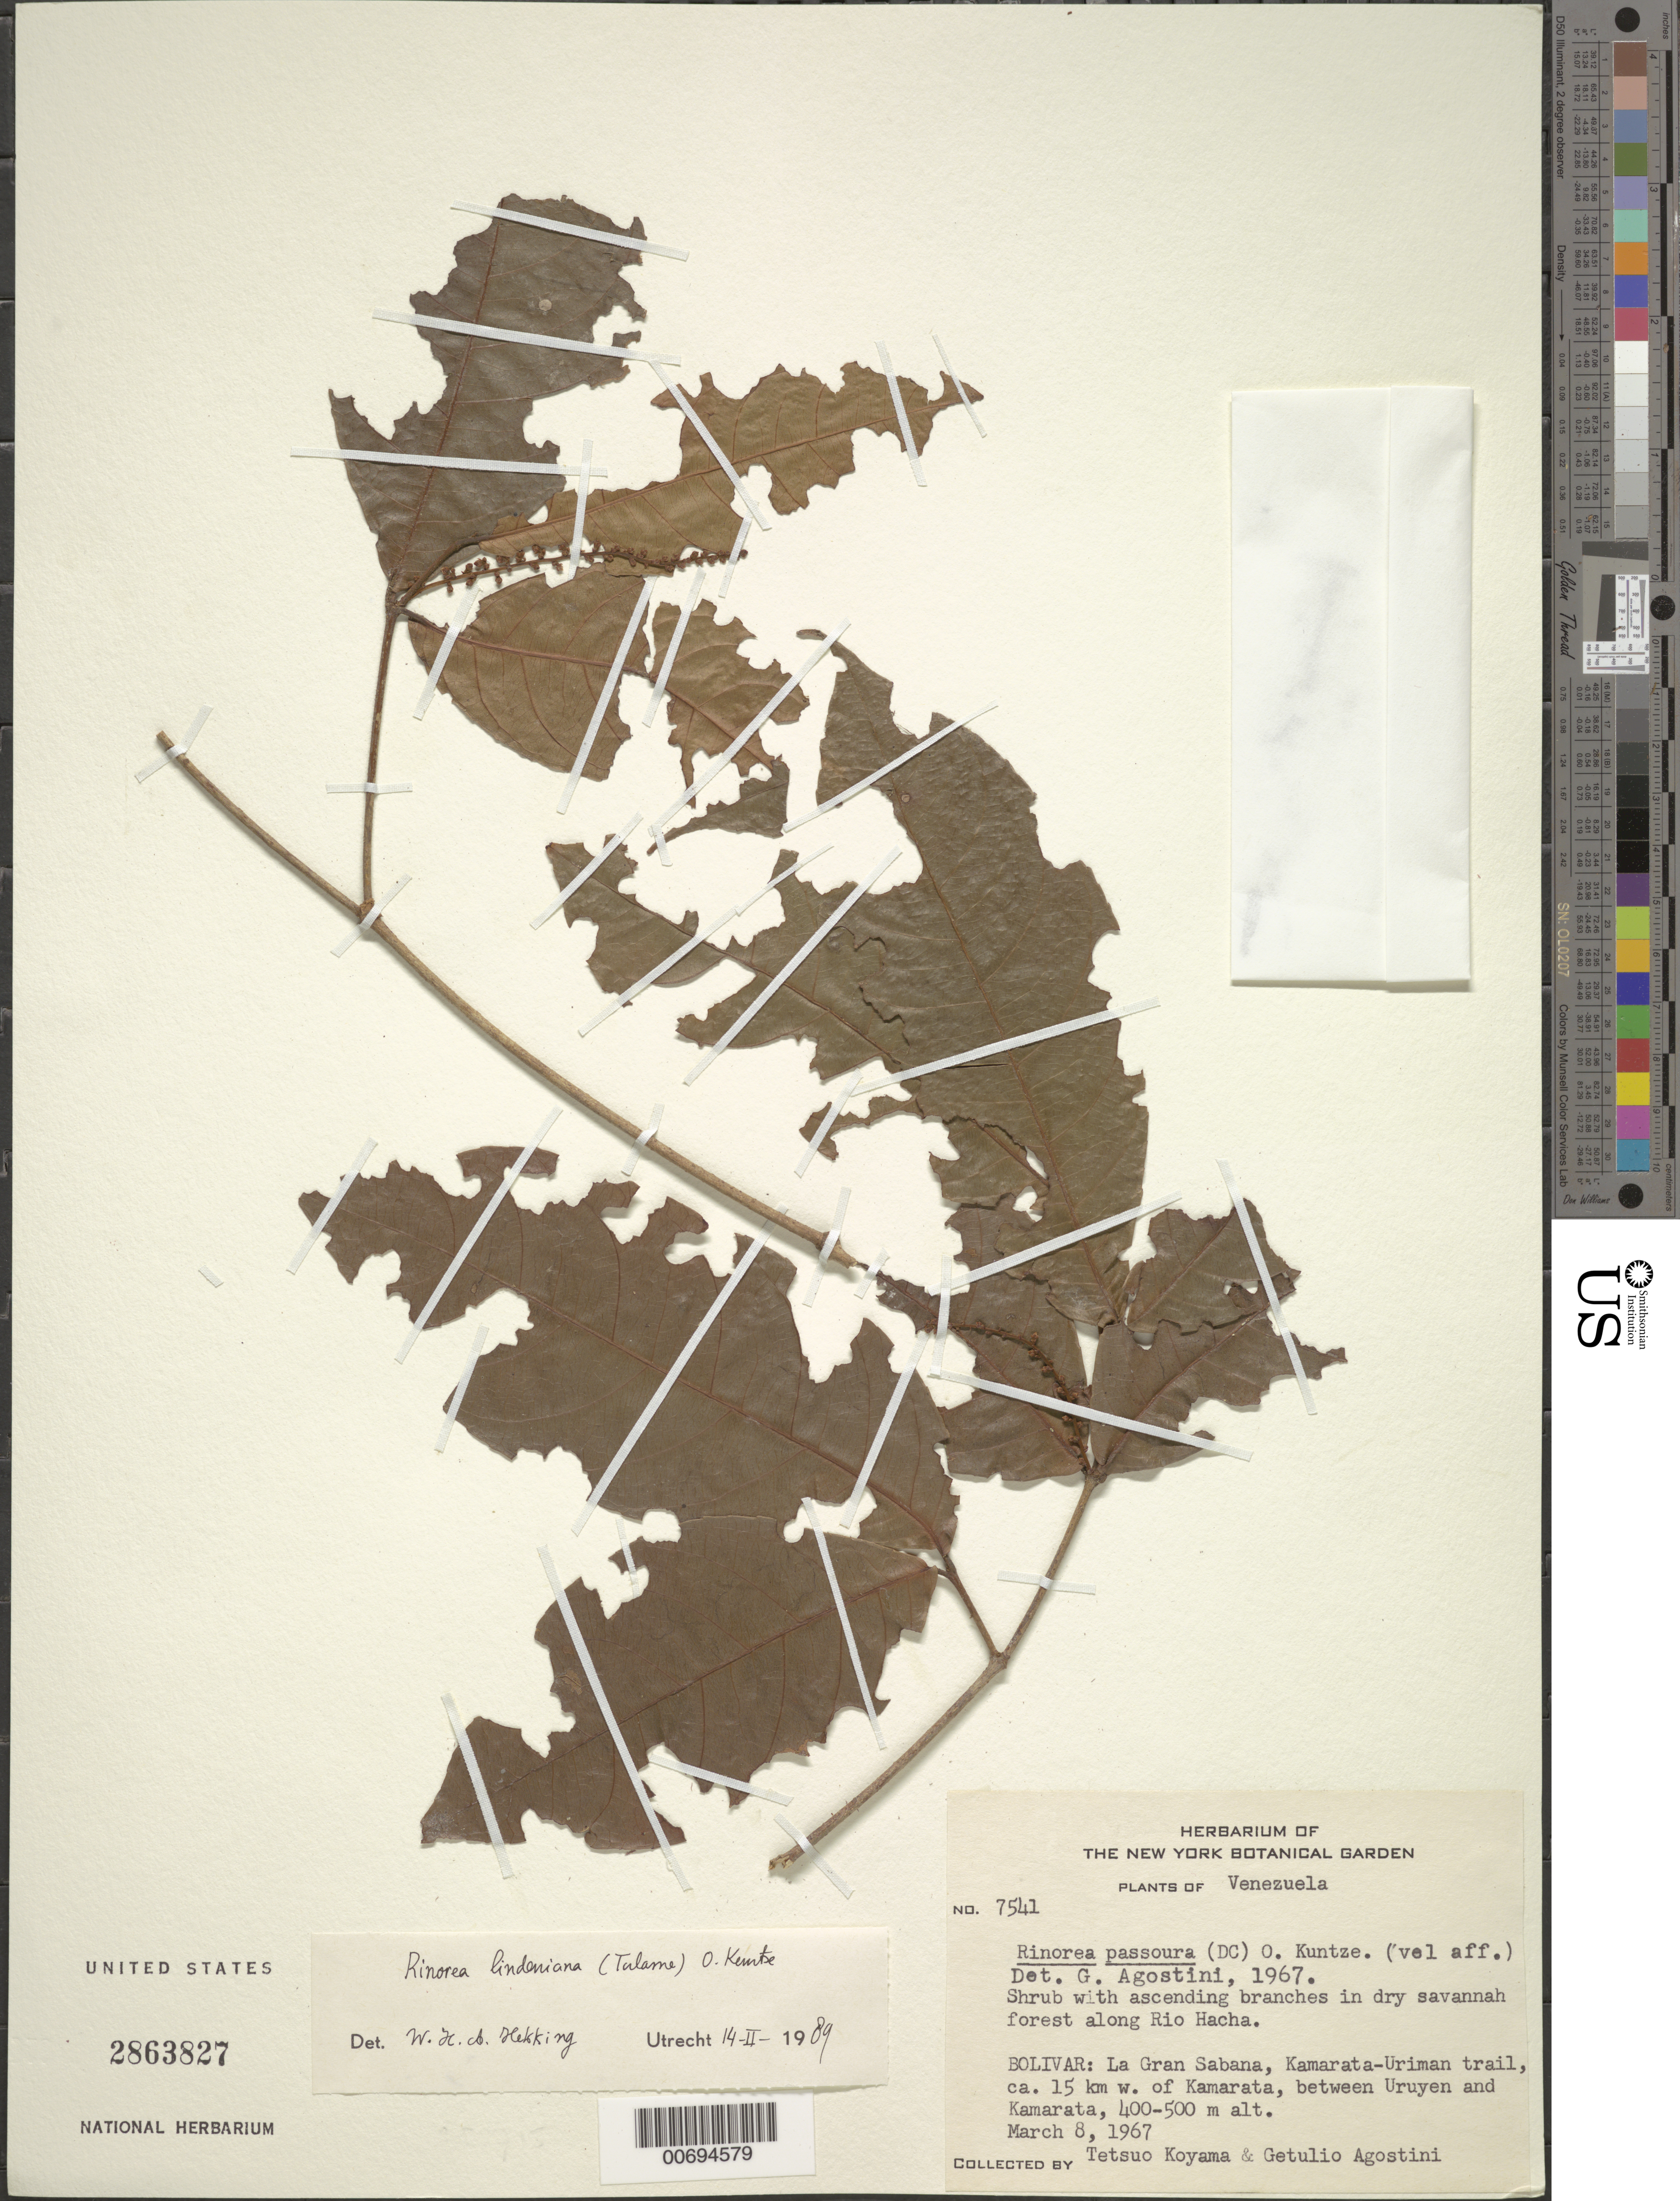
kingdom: Plantae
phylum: Tracheophyta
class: Magnoliopsida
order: Malpighiales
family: Violaceae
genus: Rinorea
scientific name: Rinorea lindeniana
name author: (Tul.) Kuntze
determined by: Hekking, W. H. A.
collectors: T. Koyama & G. Agostini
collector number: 7541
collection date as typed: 5-Mar-67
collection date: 1967-03-05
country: Venezuela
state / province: Bolívar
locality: La Gran Sabana, Kamarata-Uriman trail, ca. 15 km W of Kamarata, between Uruyen & Kamarata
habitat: Dry savanna forest along river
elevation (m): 400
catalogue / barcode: US 2863827